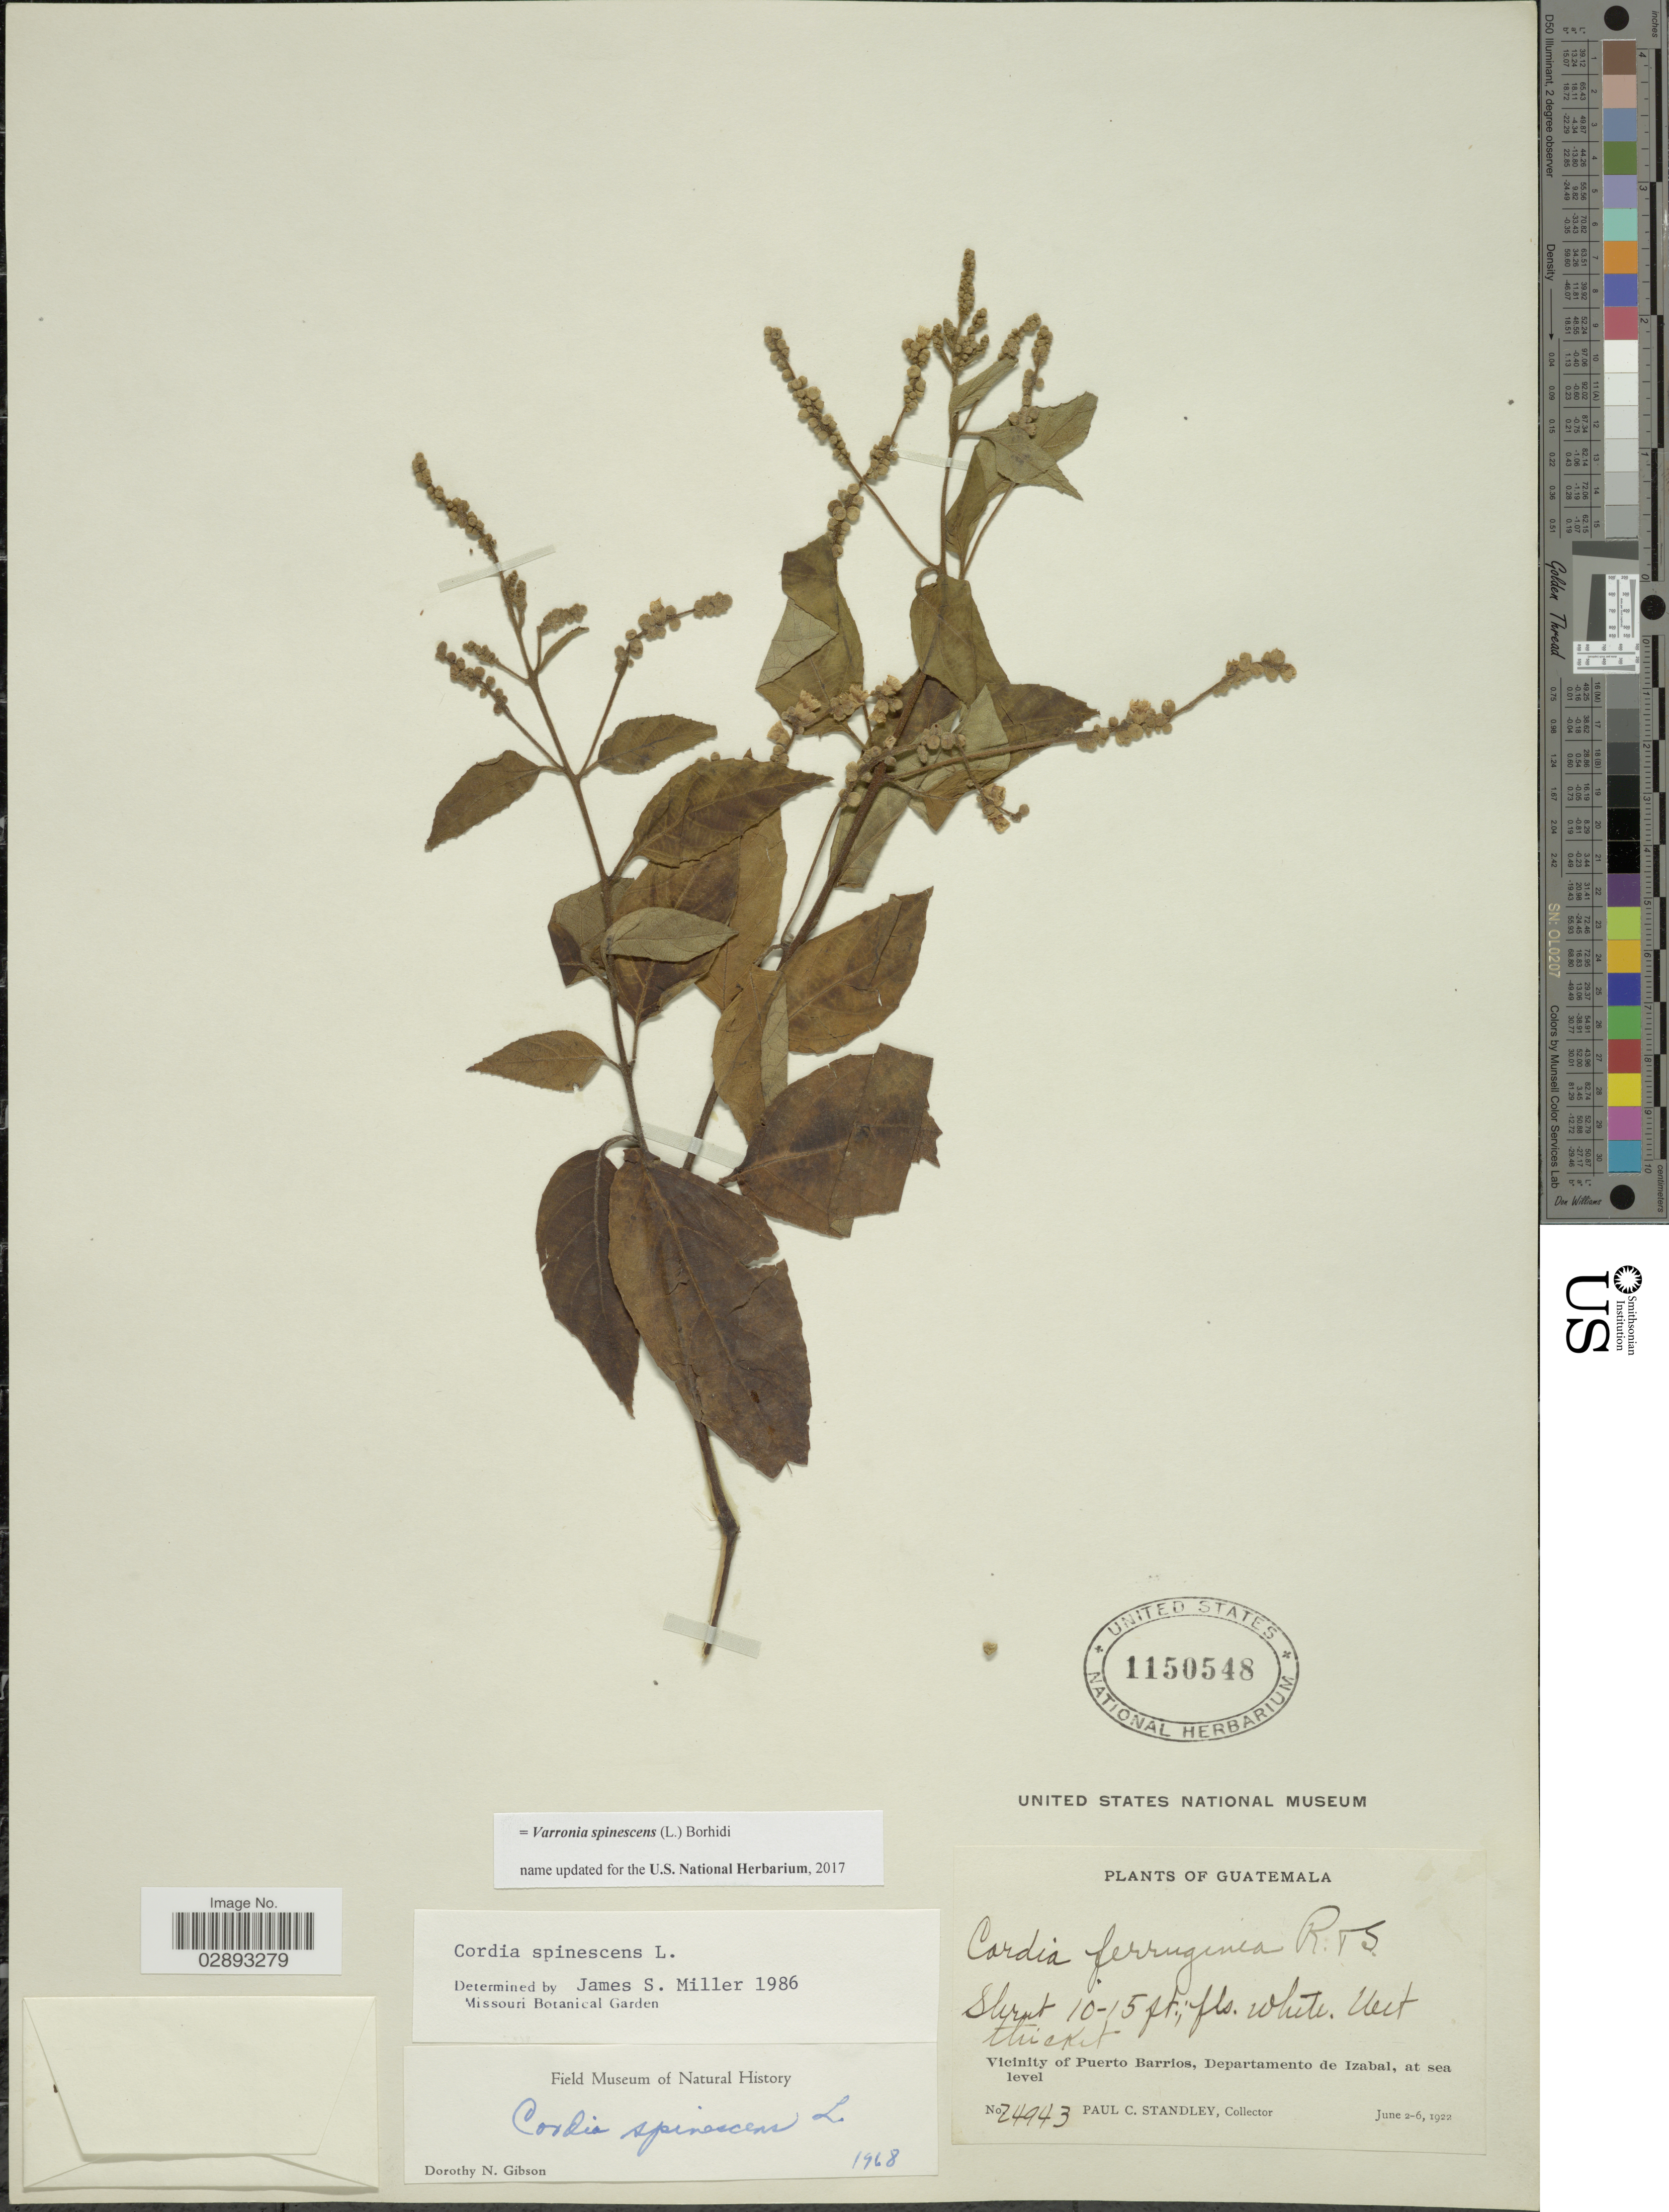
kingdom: Plantae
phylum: Tracheophyta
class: Magnoliopsida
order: Boraginales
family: Cordiaceae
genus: Varronia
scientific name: Varronia spinescens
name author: (L.) Borhidi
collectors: P. C. Standley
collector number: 24943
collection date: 1922-06-02/1922-06-06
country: Guatemala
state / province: Izabal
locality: Vicinity of Puerto Barrios, Departamento de Izabal.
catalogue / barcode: US 1150548